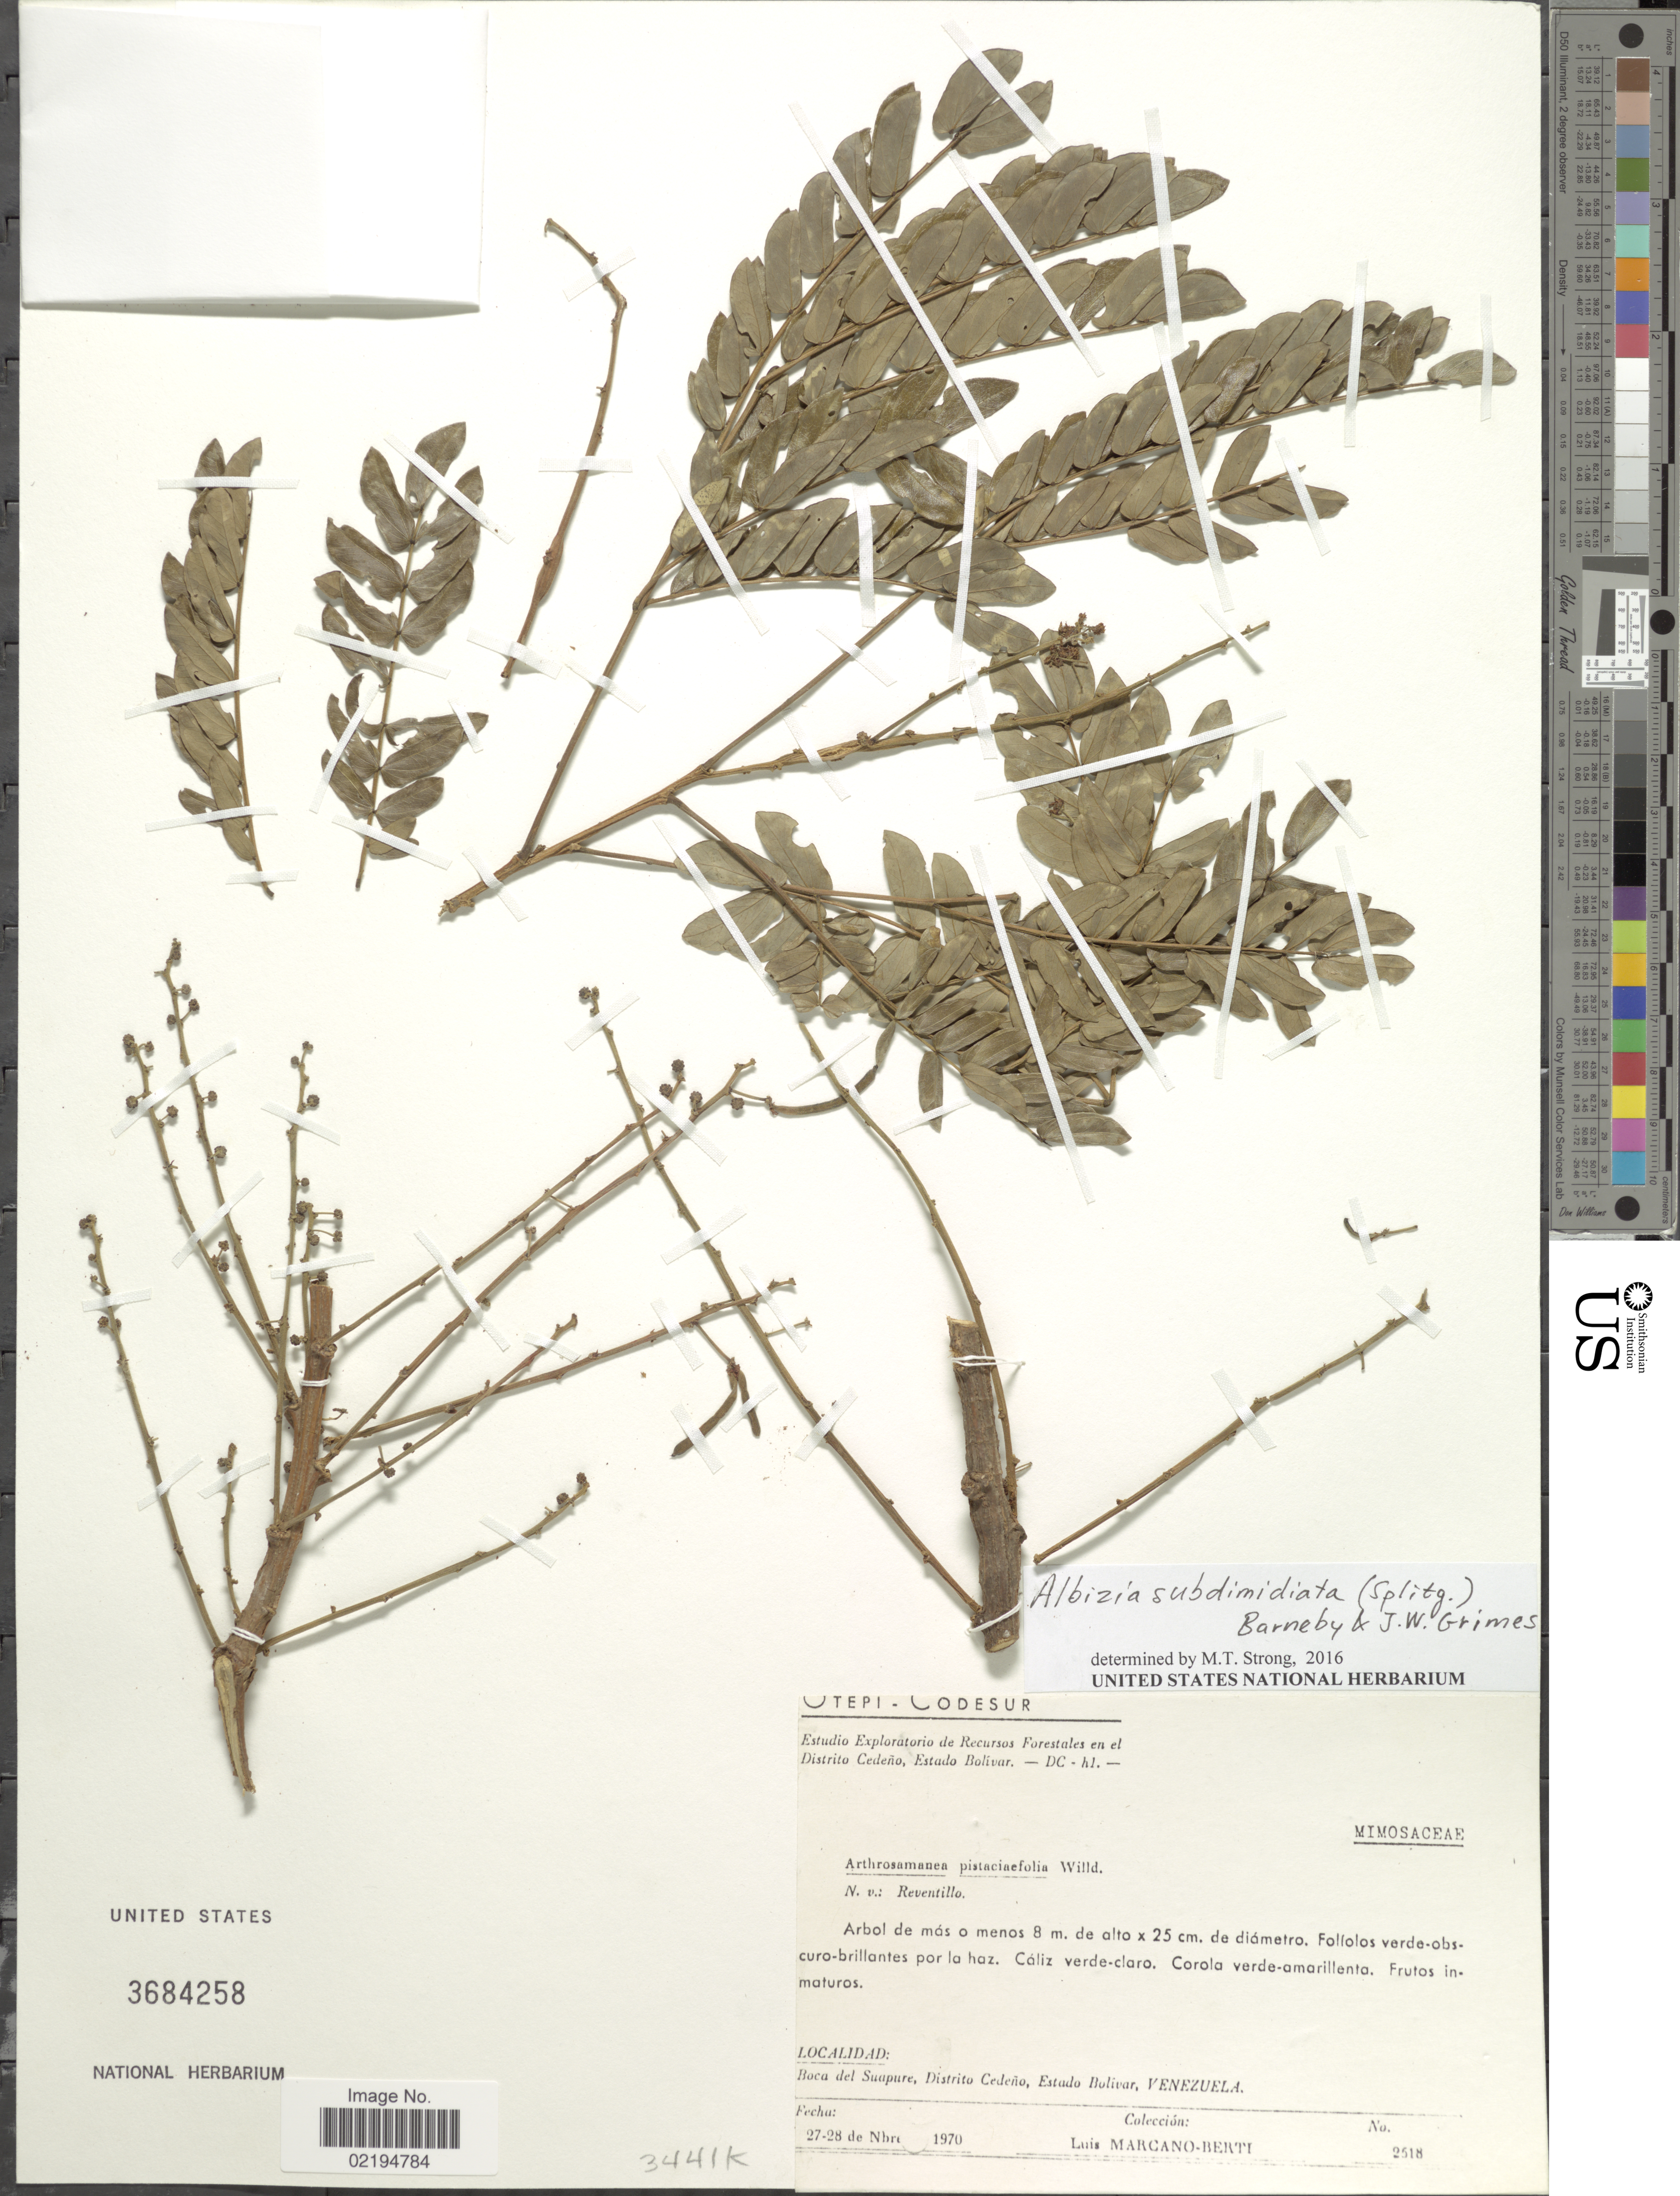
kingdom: Plantae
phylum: Tracheophyta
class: Magnoliopsida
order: Fabales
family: Fabaceae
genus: Pseudalbizzia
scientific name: Pseudalbizzia subdimidiata var. subdimidiata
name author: (Splitg.) Koenen & Duno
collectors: L. Marcano-Berti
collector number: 2518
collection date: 1970-11-27/1970-11-28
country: Venezuela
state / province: Bolivar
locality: Boca del Suapure, Distrito Cedeno.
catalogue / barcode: US 3684258